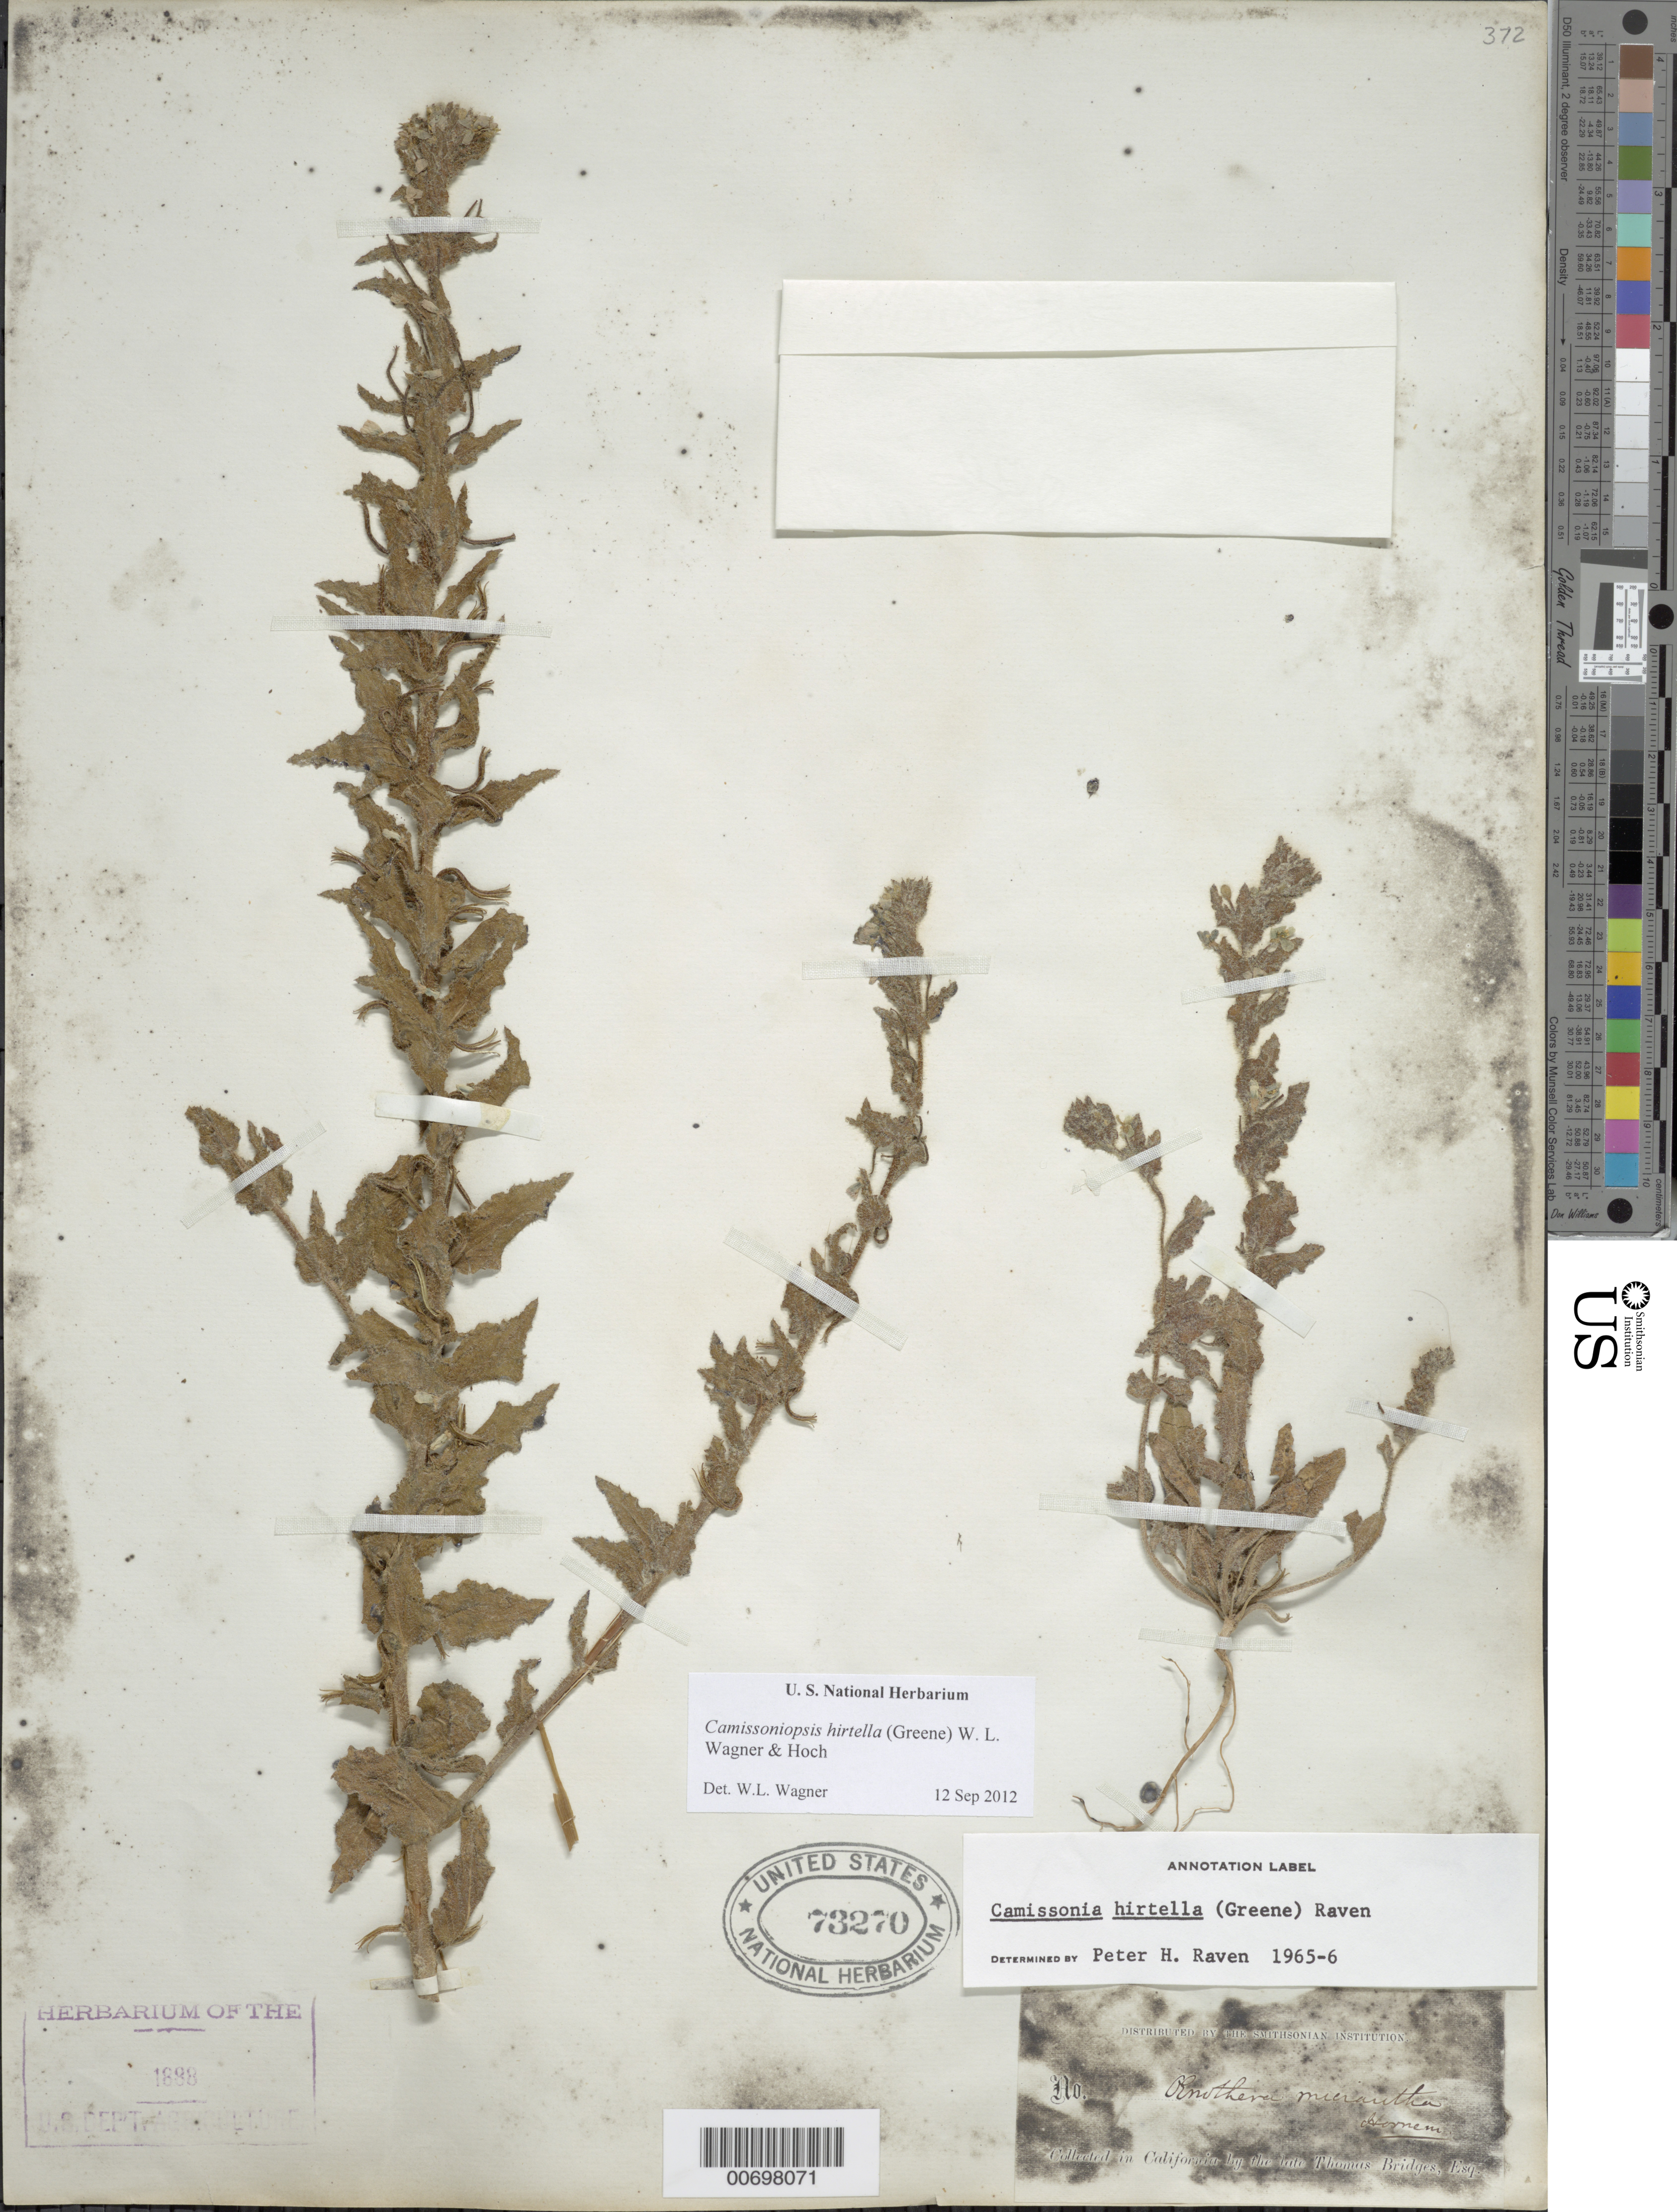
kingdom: Plantae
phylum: Tracheophyta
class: Magnoliopsida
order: Myrtales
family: Onagraceae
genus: Camissoniopsis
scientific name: Camissoniopsis hirtella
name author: (Greene) W.L. Wagner & Hoch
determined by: Wagner, W. L., (BOT), Smithsonian Institution - National Museum of Natural History (UNITED STATES)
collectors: T. Bridges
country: United States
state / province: California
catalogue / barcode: US 73270